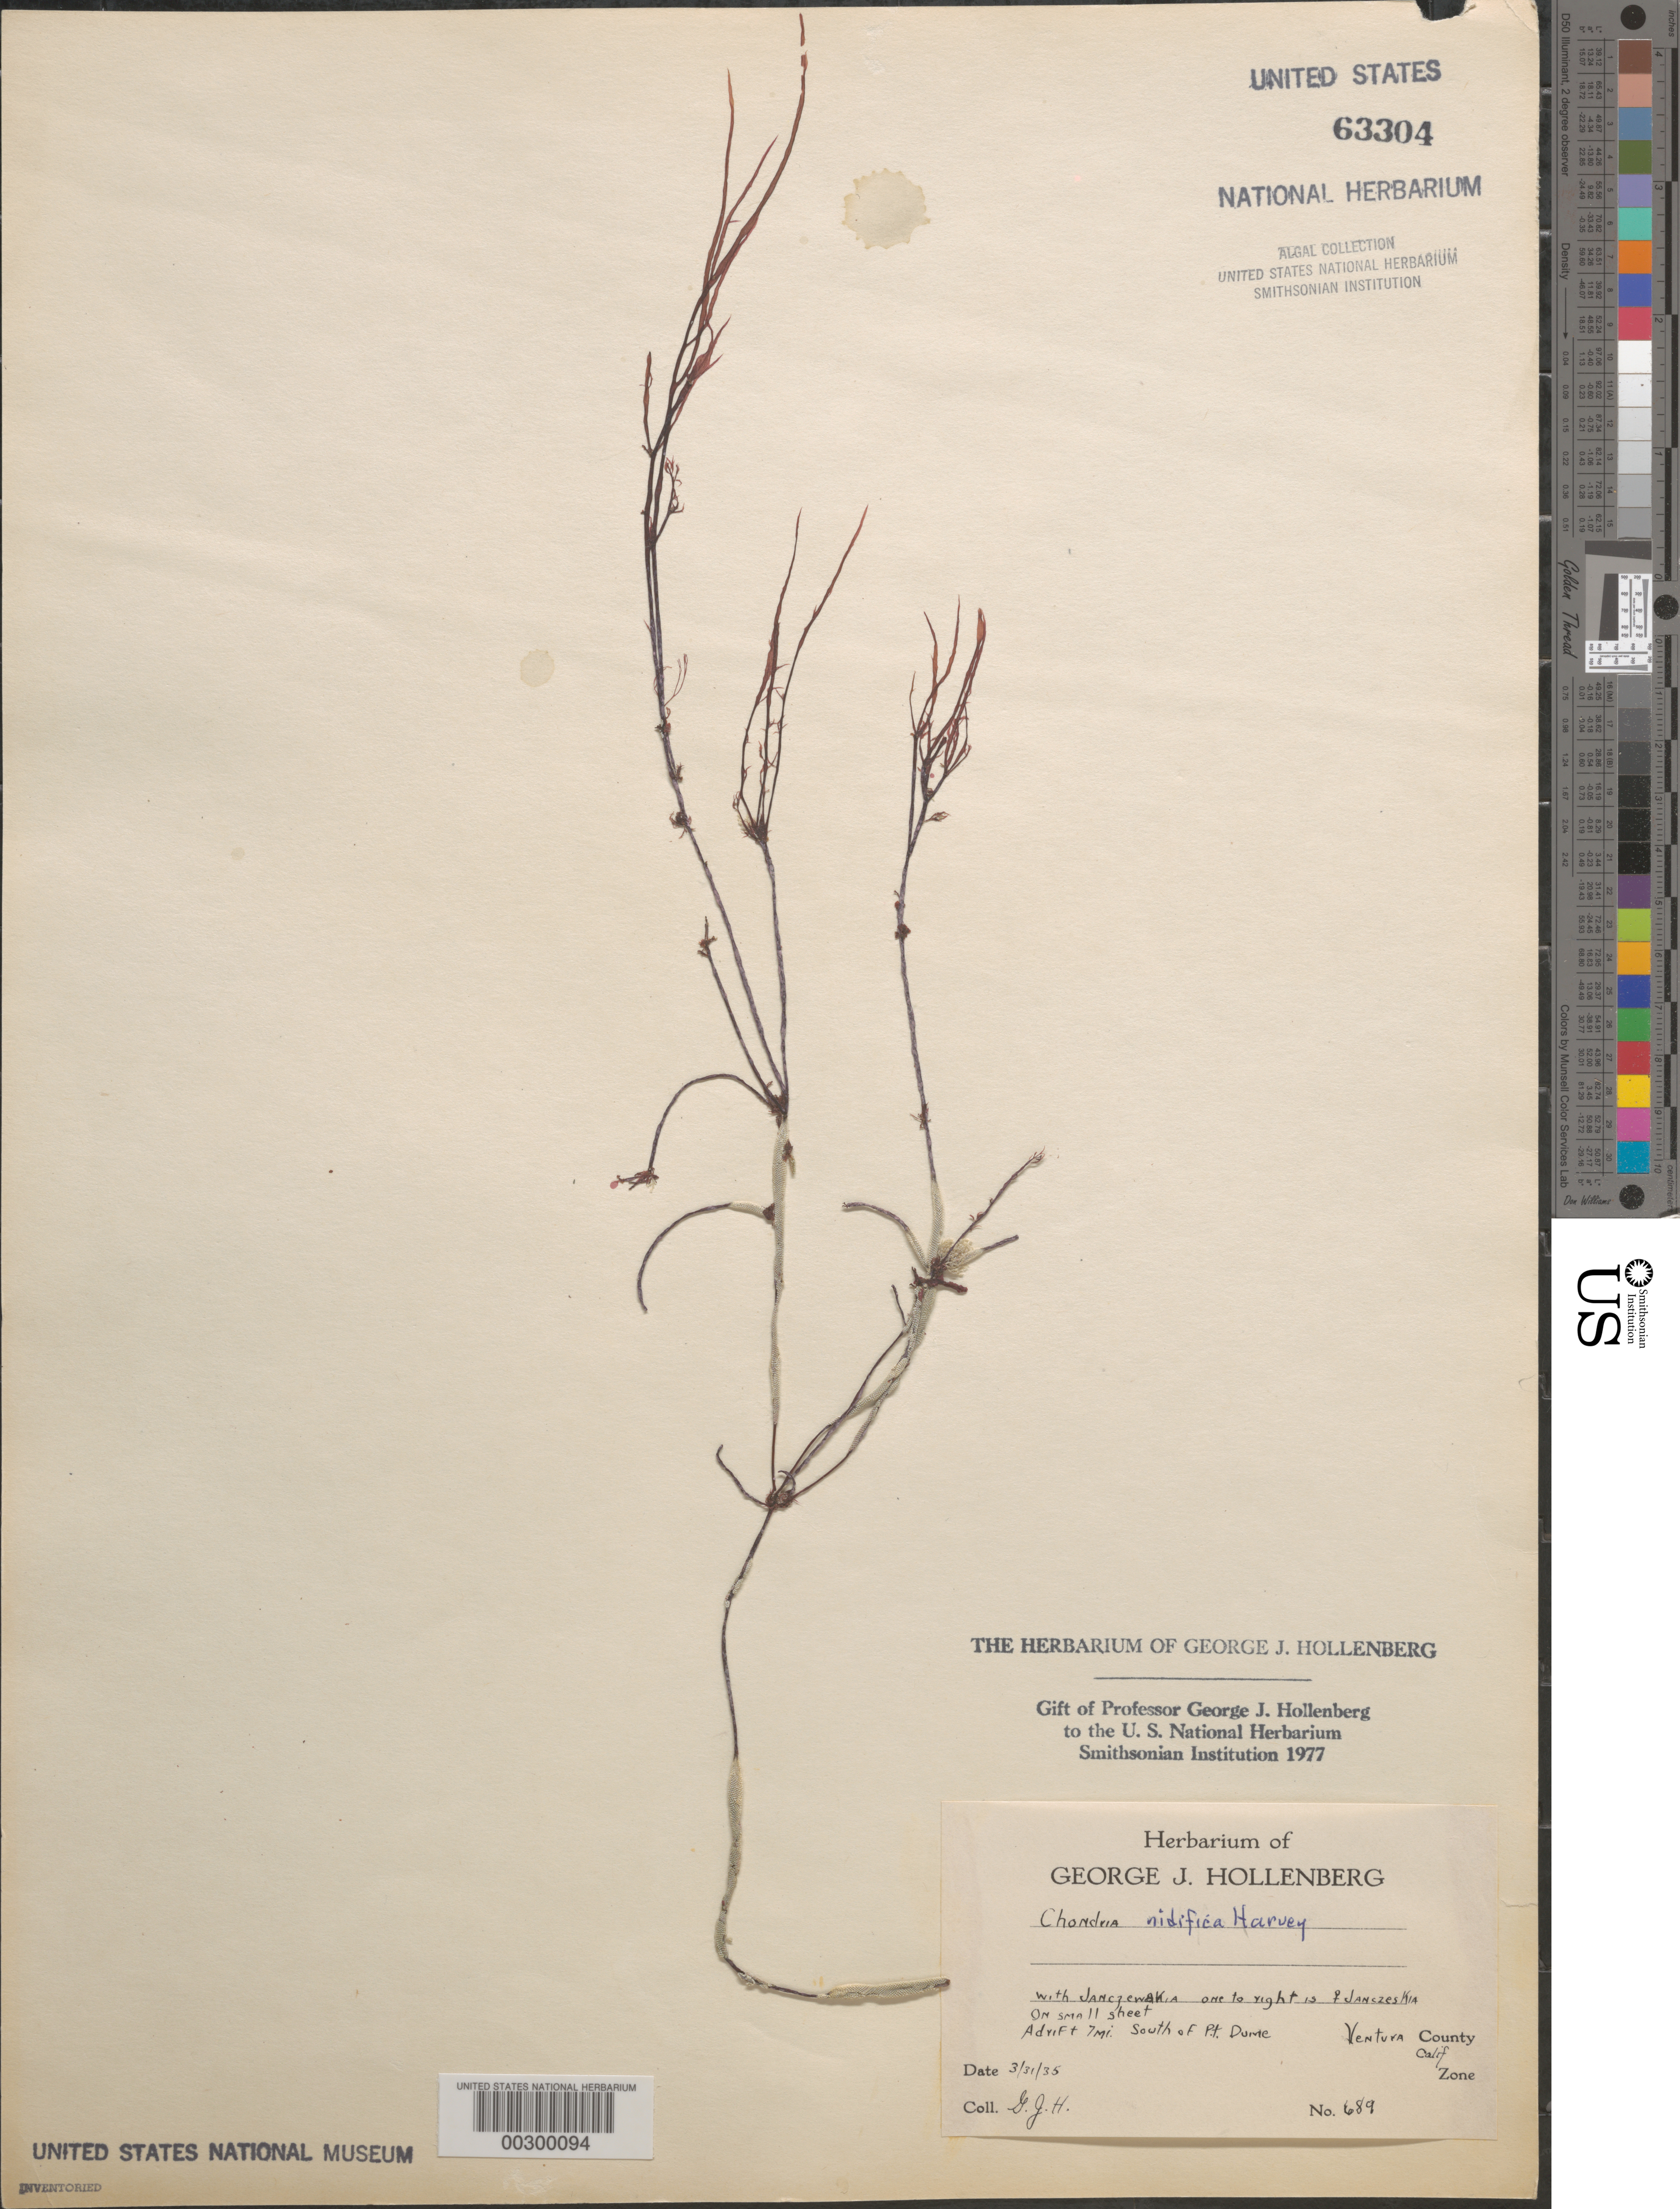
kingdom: Plantae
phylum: Rhodophyta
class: Florideophyceae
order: Ceramiales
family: Rhodomelaceae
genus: Neochondria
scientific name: Neochondria nidifica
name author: (Harvey) Sutti et al.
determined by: Algae name updating Project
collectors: G. Hollenberg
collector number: GJH 689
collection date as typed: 31 Mar 1935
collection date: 1935-03-31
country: United States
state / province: California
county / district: Ventura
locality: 7 miles south of Point Dume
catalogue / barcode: US 63304